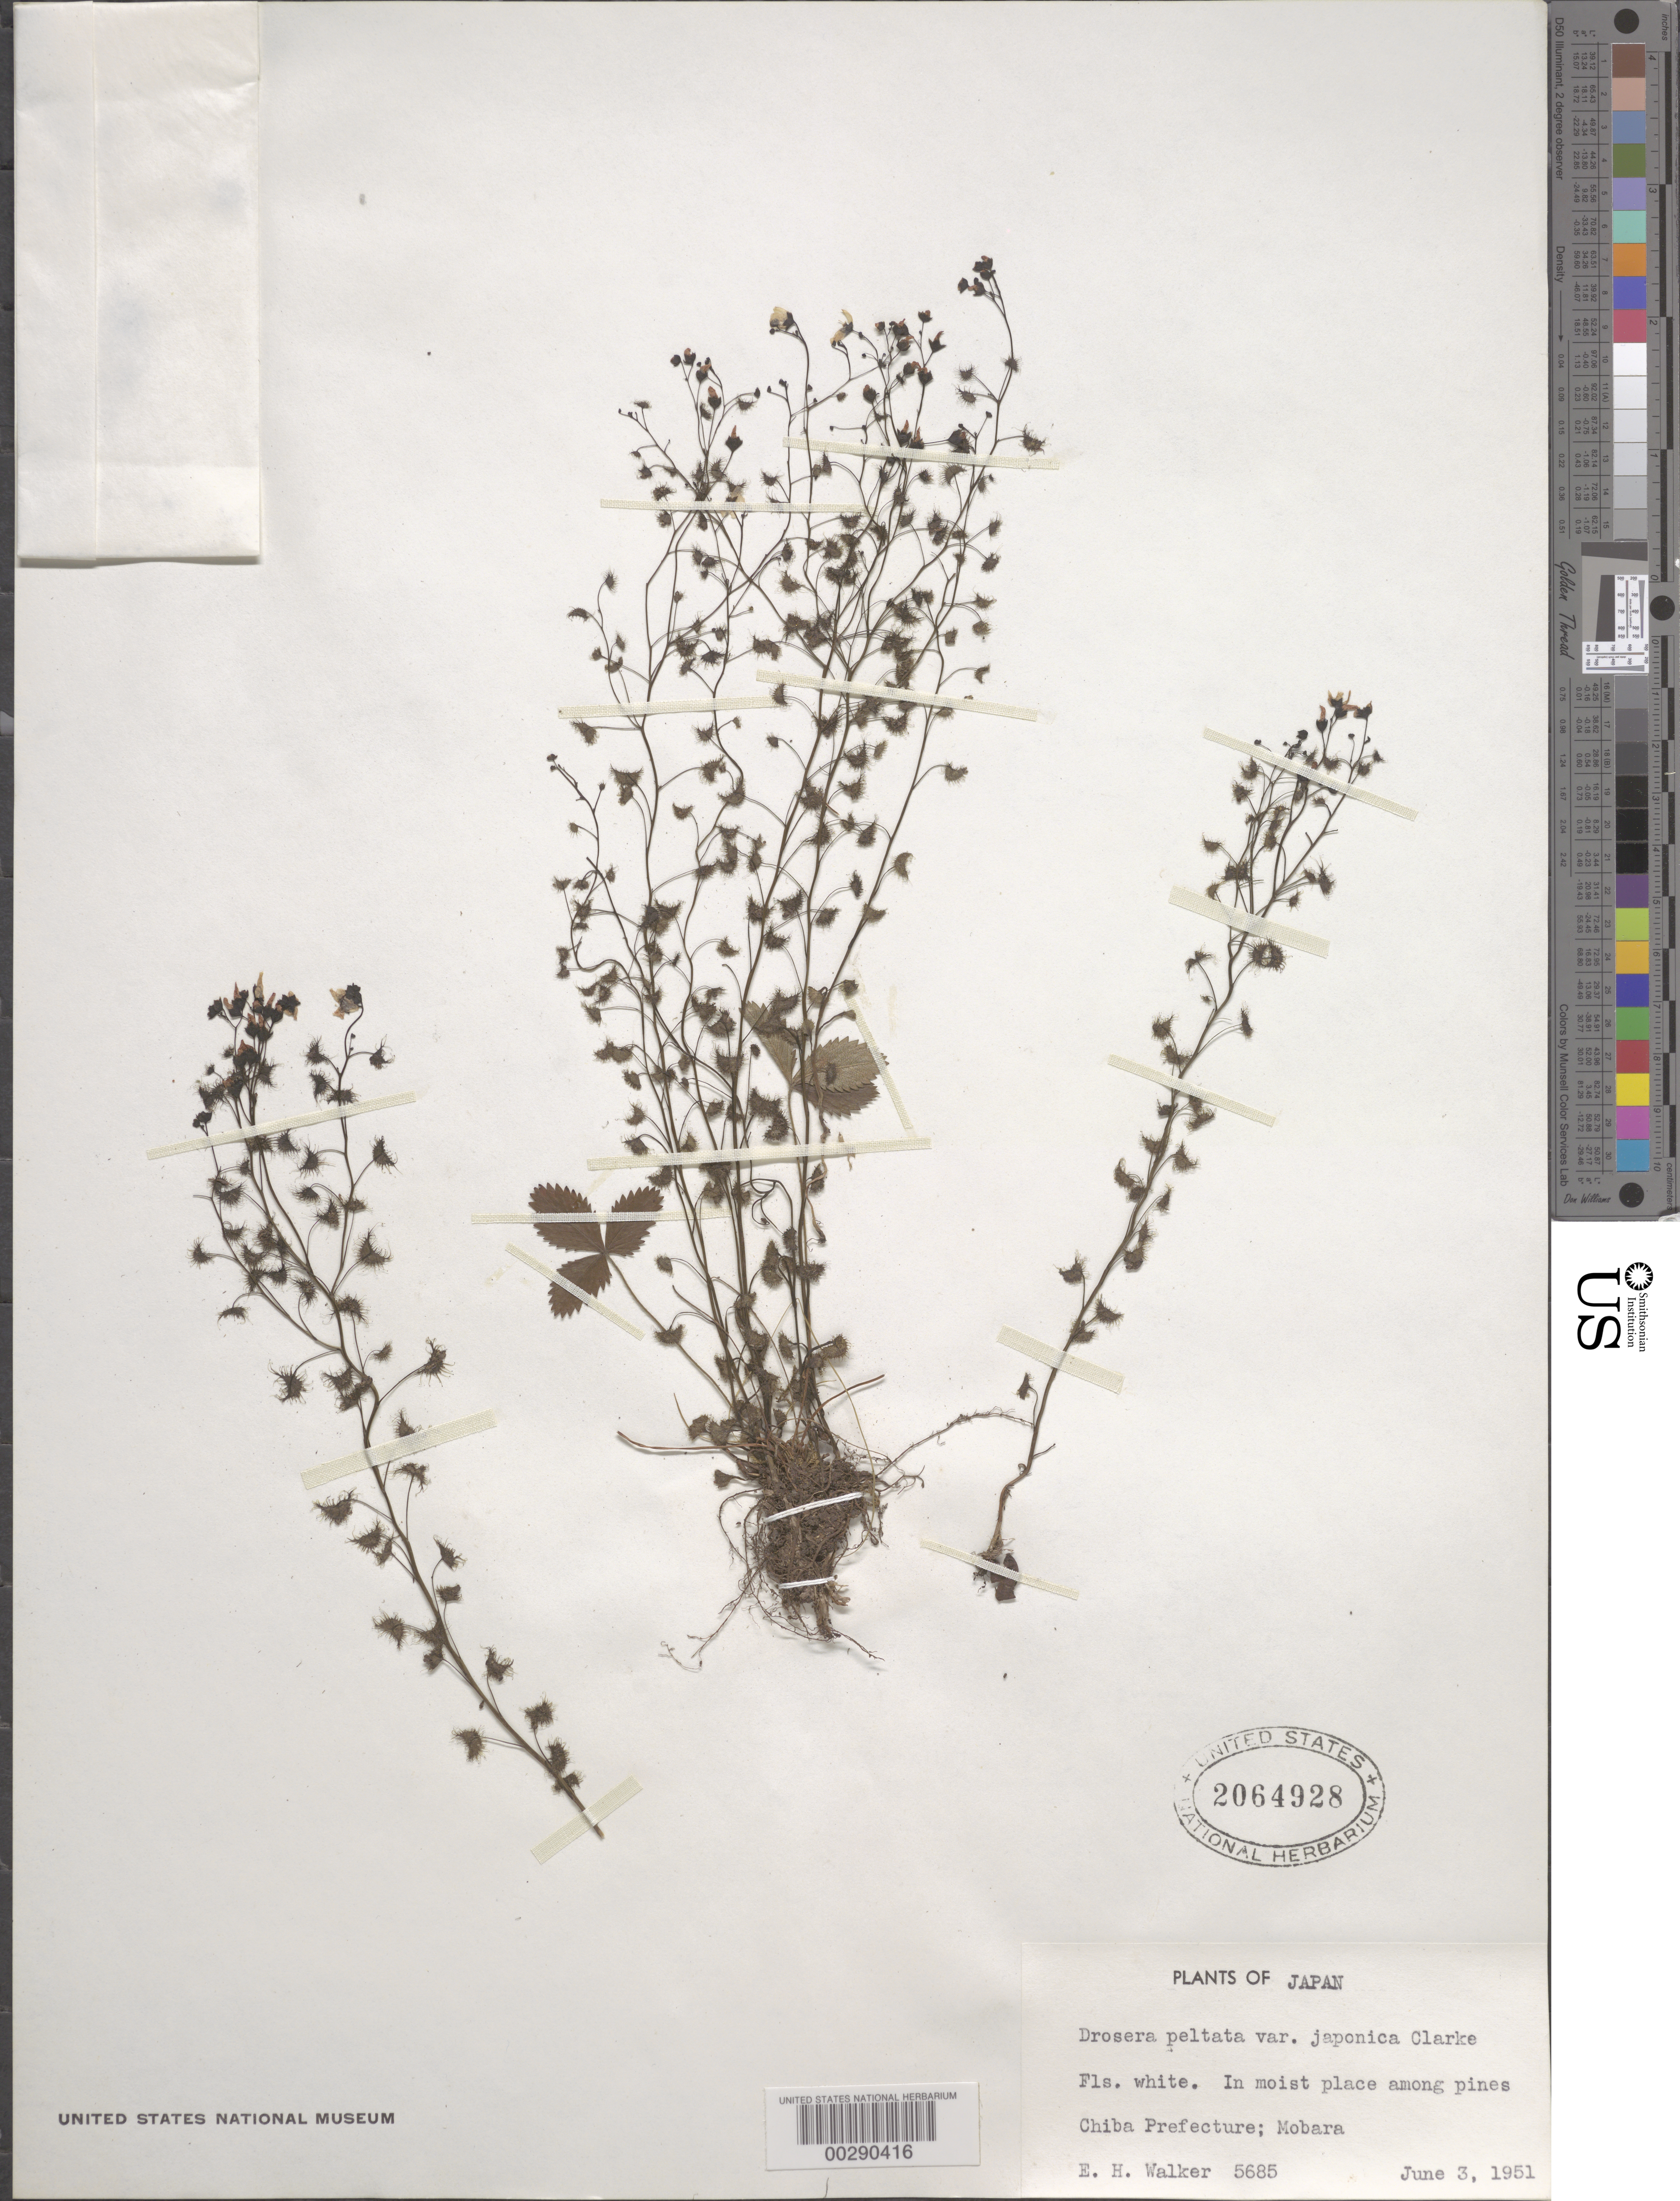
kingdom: Plantae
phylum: Tracheophyta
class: Magnoliopsida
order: Caryophyllales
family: Droseraceae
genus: Drosera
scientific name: Drosera peltata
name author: Sm. ex Willd.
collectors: E. H. Walker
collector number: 5685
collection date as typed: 03 Jun 1951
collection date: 1951-06-03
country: Japan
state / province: Tiba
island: Honshu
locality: Mobara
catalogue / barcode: US 2064928